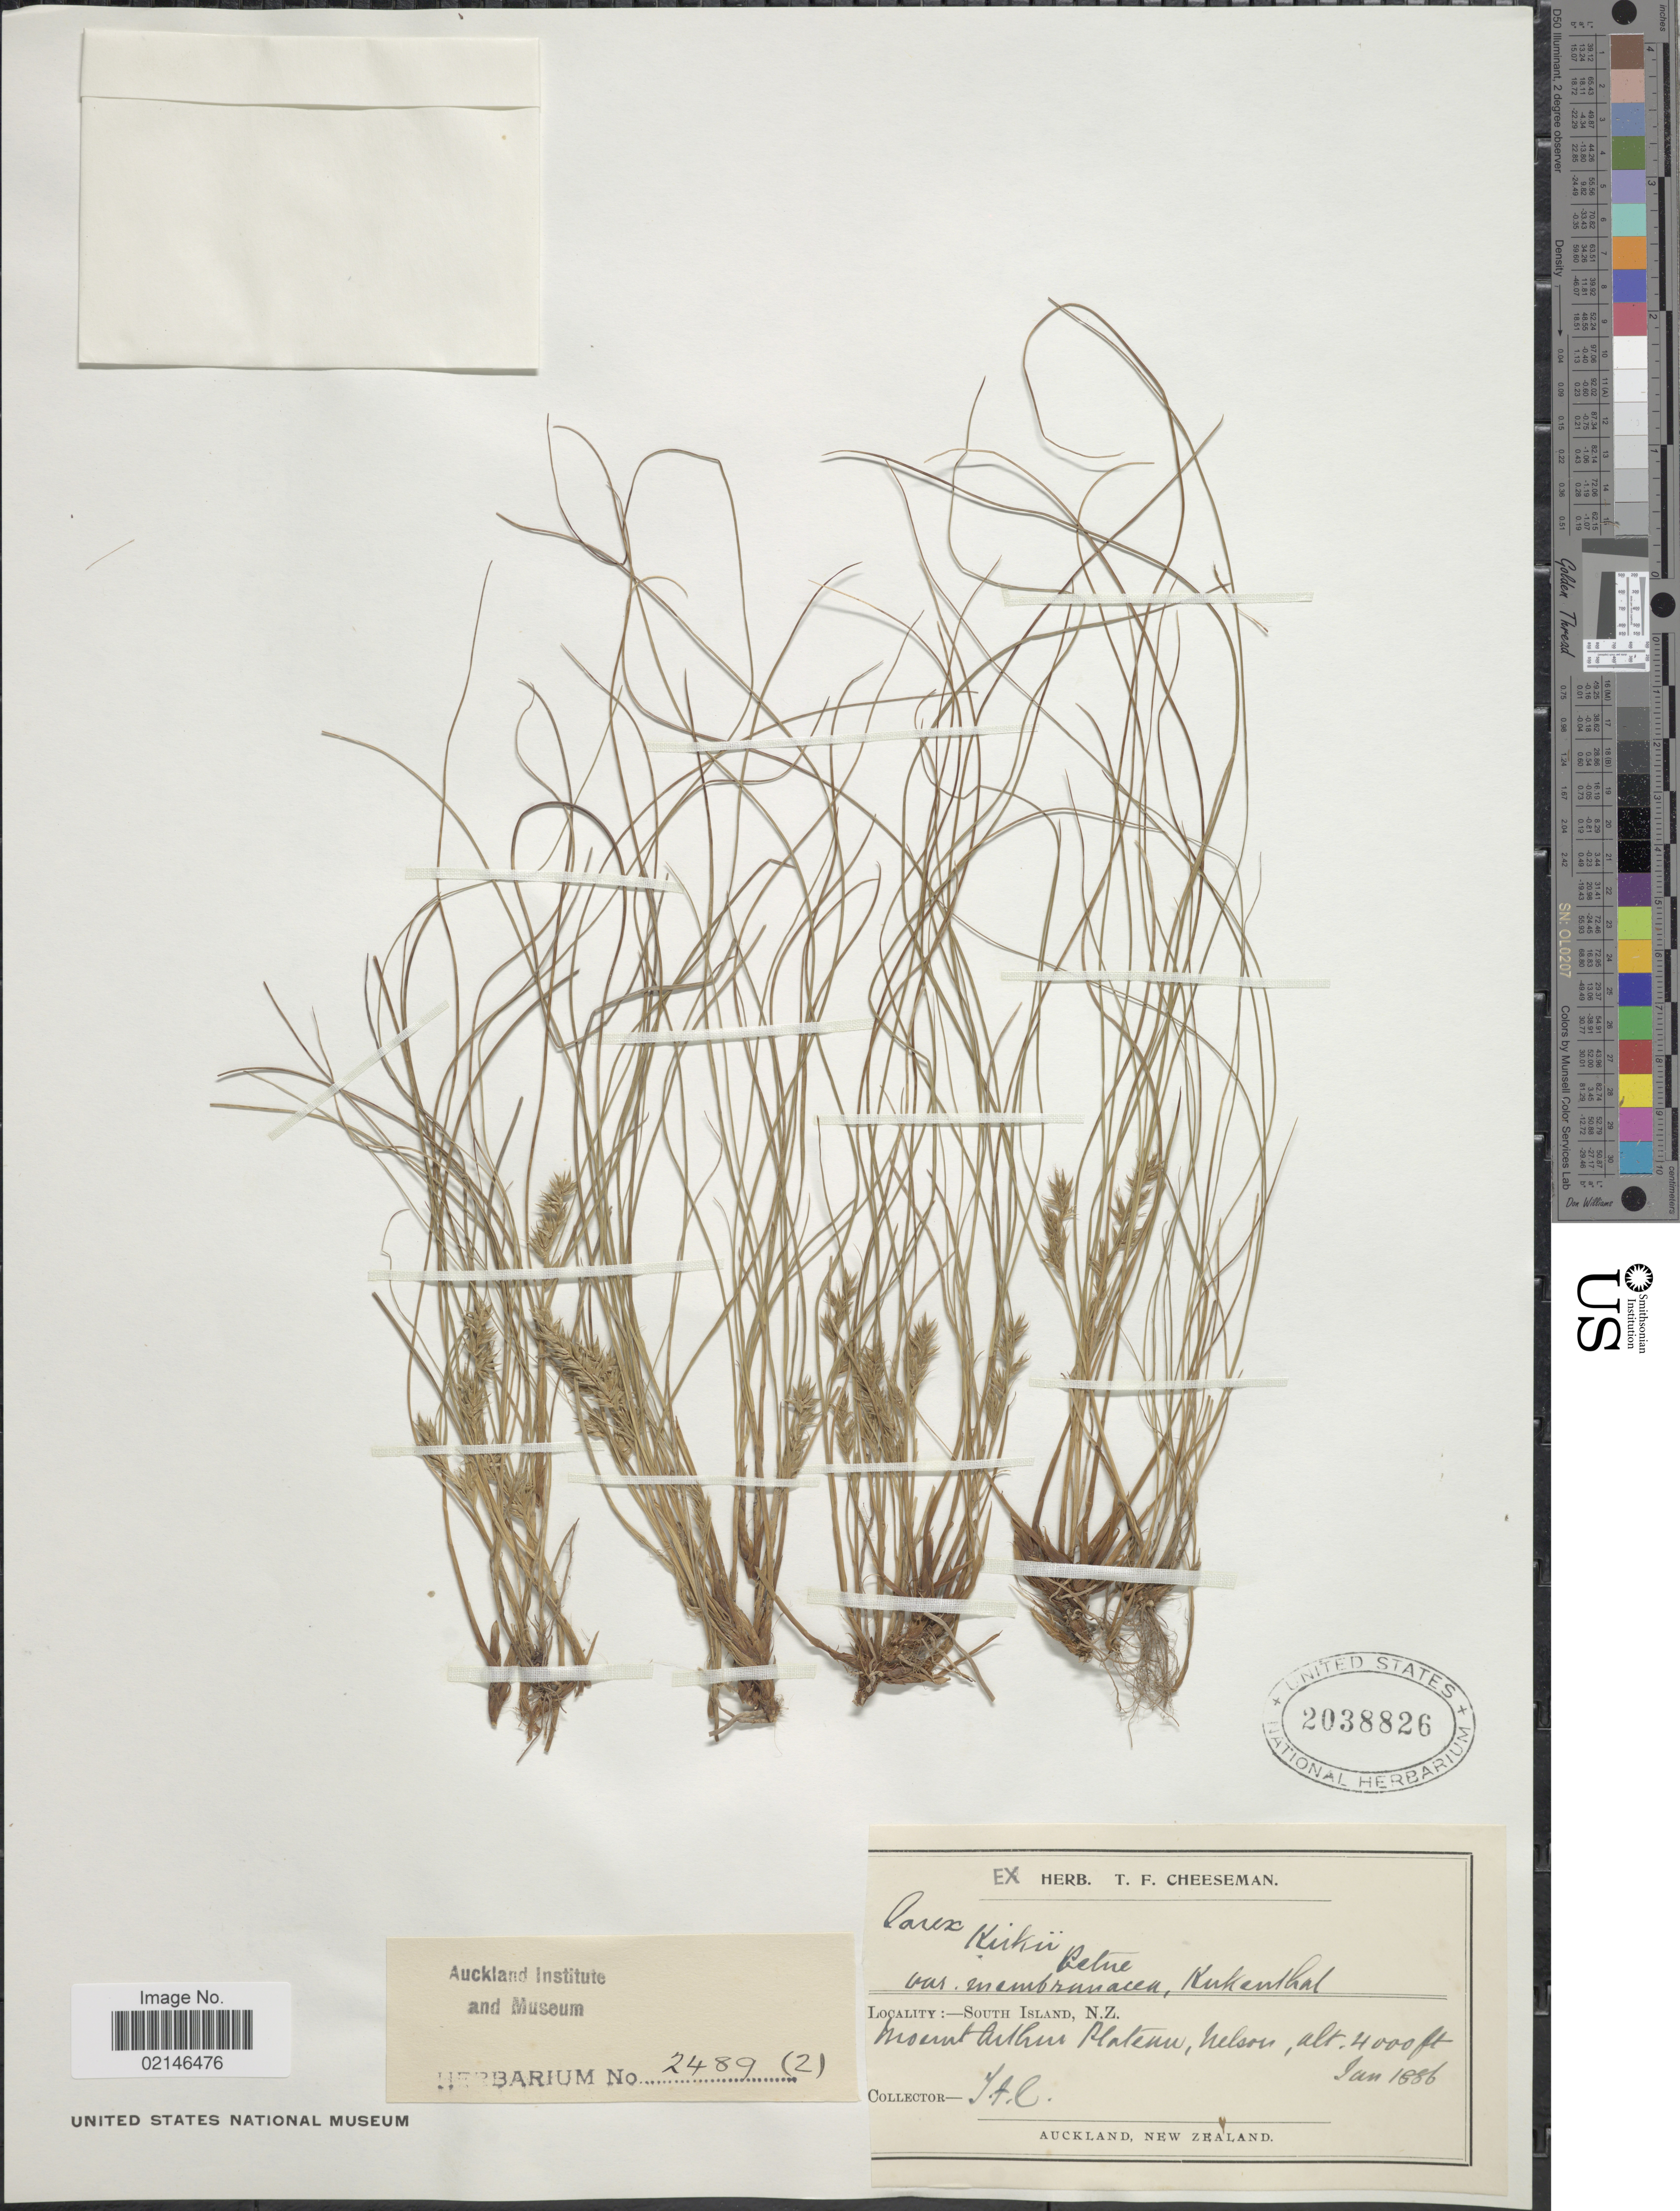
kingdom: Plantae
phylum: Tracheophyta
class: Liliopsida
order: Poales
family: Cyperaceae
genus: Carex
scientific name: Carex kirkii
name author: Petrie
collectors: T. F. Cheeseman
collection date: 1886-01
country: New Zealand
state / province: Nelson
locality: South Island, Mount Arthur Plateau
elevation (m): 1219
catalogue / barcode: US 2038826